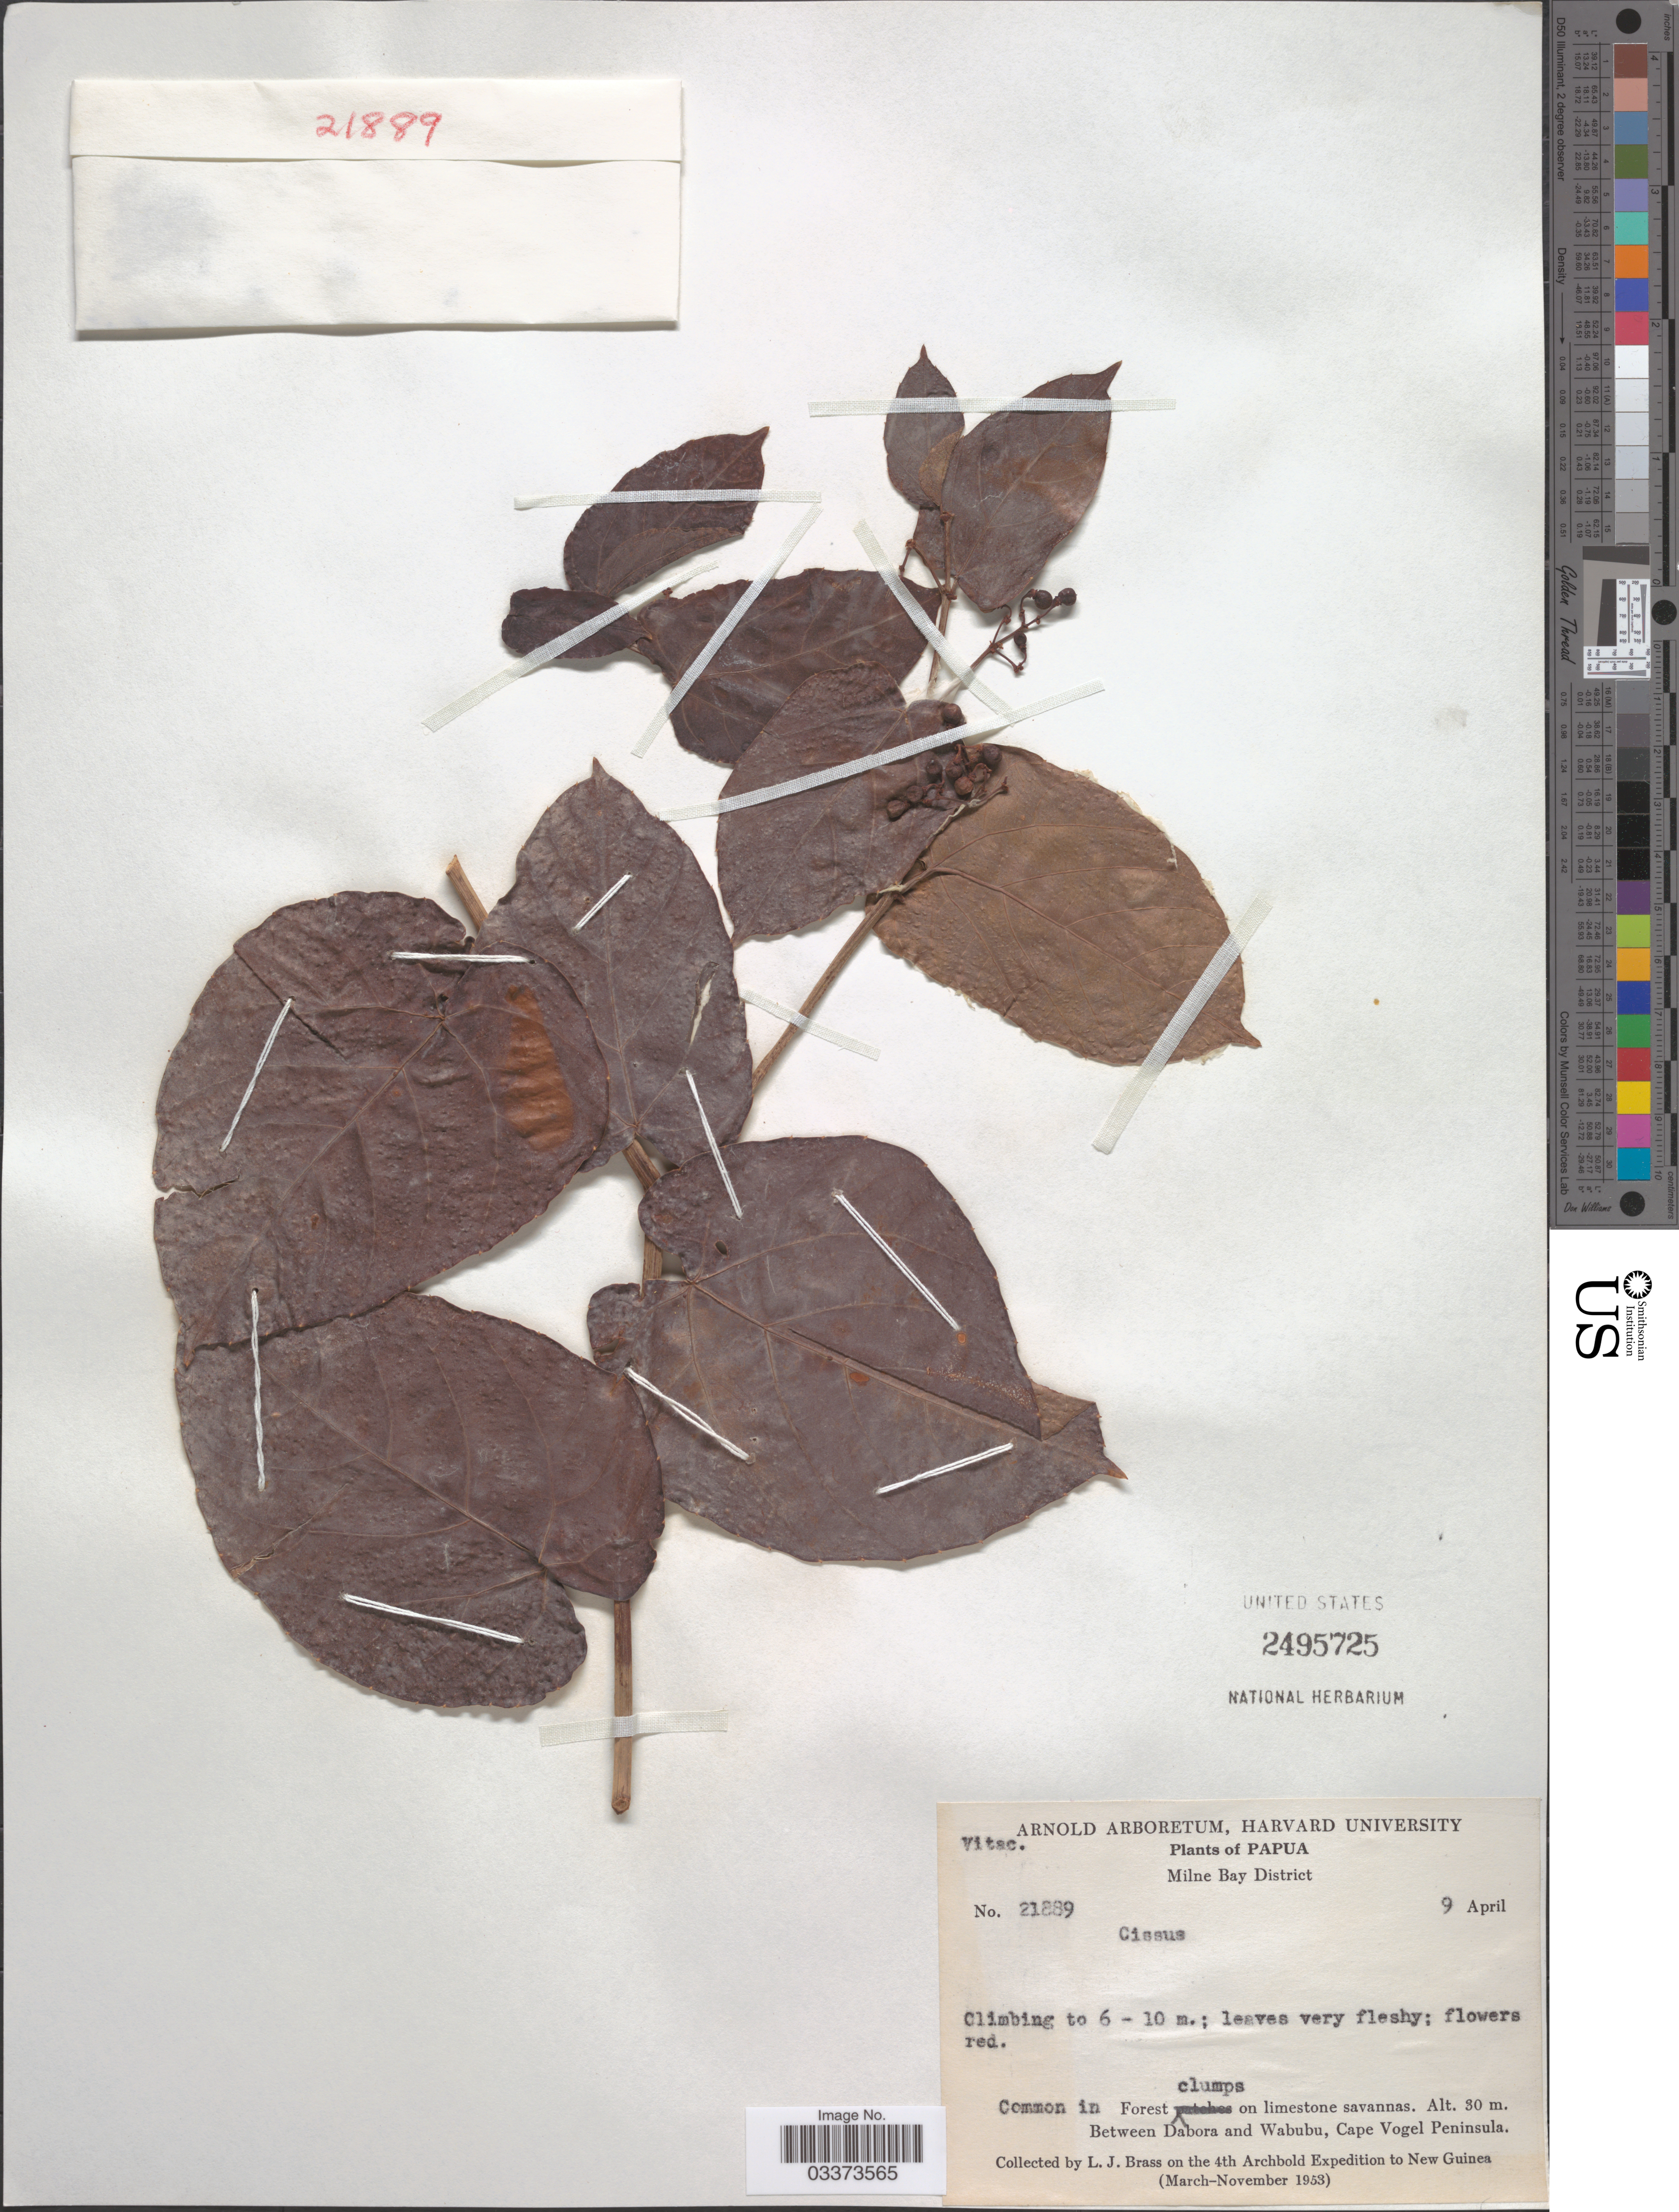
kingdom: Plantae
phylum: Tracheophyta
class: Magnoliopsida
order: Vitales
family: Vitaceae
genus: Cissus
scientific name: Cissus sp.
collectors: L. J. Brass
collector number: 21889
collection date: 1953-04-09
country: Papua New Guinea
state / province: Milne Bay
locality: Papua. Milne Bay District. Between Dabora and Wabubu, Cape Vogel Peninsula. New Guinea.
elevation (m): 30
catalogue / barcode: US 2495725